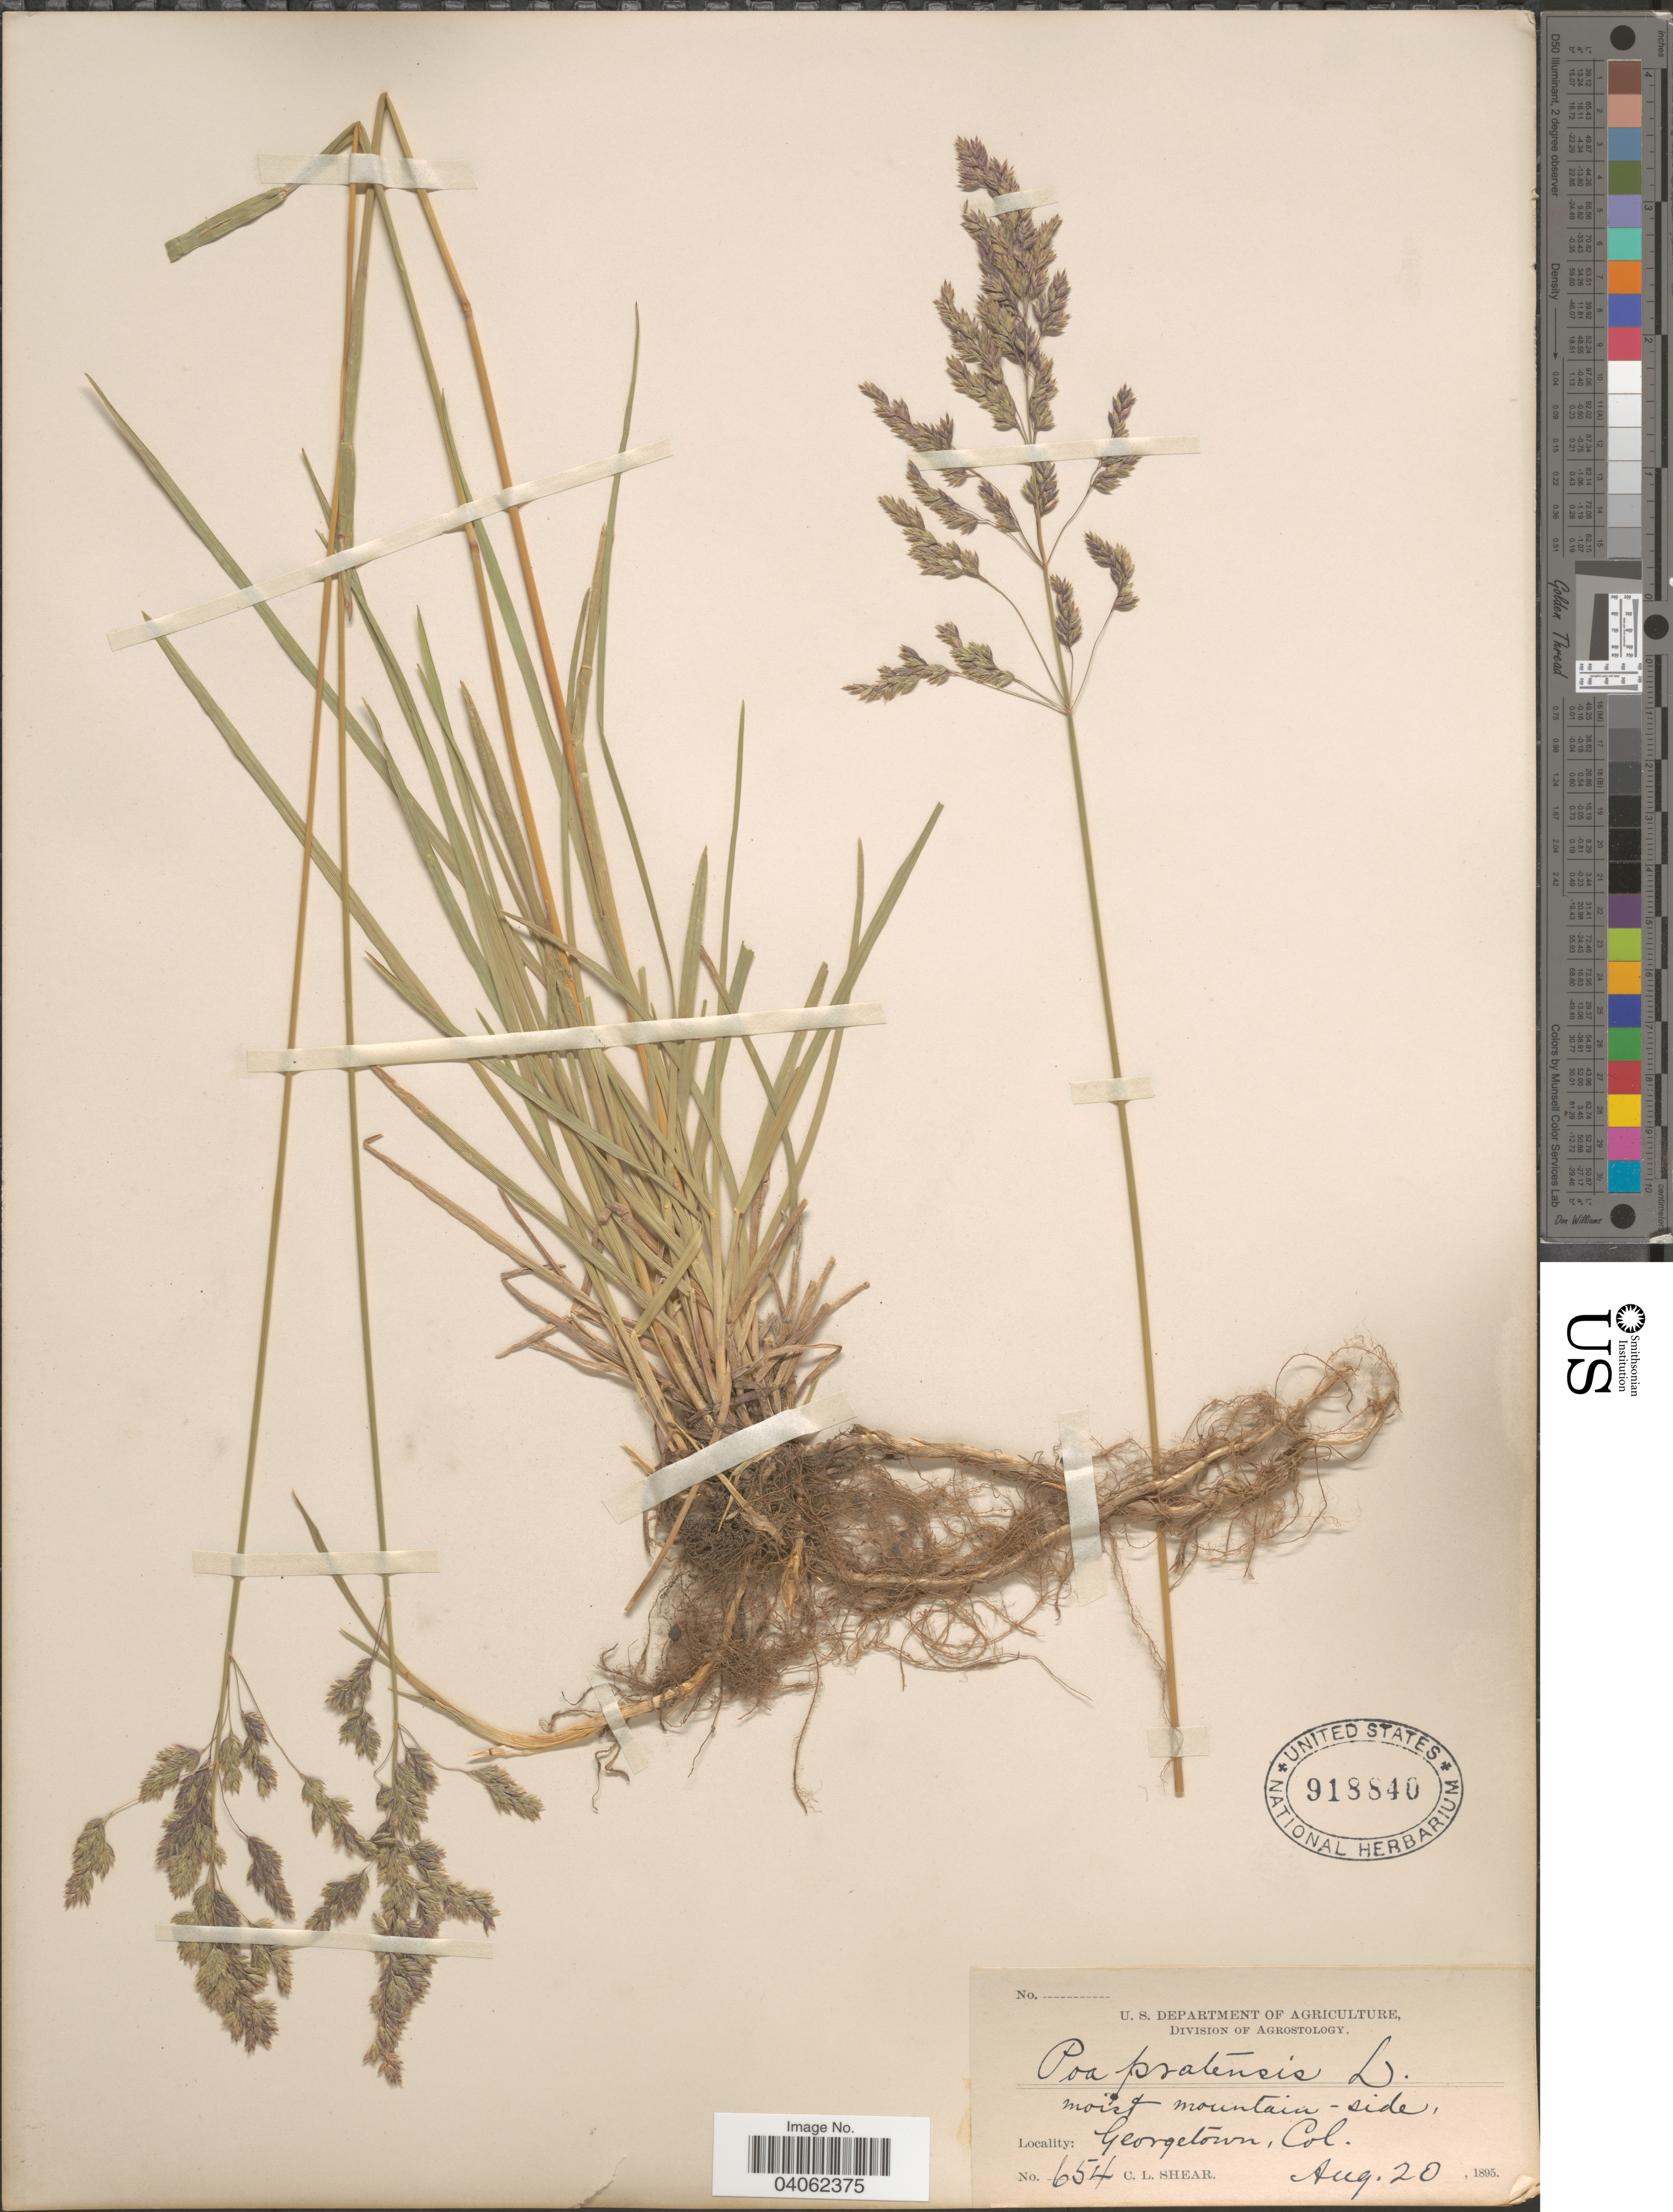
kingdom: Plantae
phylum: Tracheophyta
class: Liliopsida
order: Poales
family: Poaceae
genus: Poa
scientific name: Poa pratensis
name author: L.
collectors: C. L. Shear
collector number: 654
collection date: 1895-08-20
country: United States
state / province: Colorado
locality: Georgetown.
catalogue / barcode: US 918840